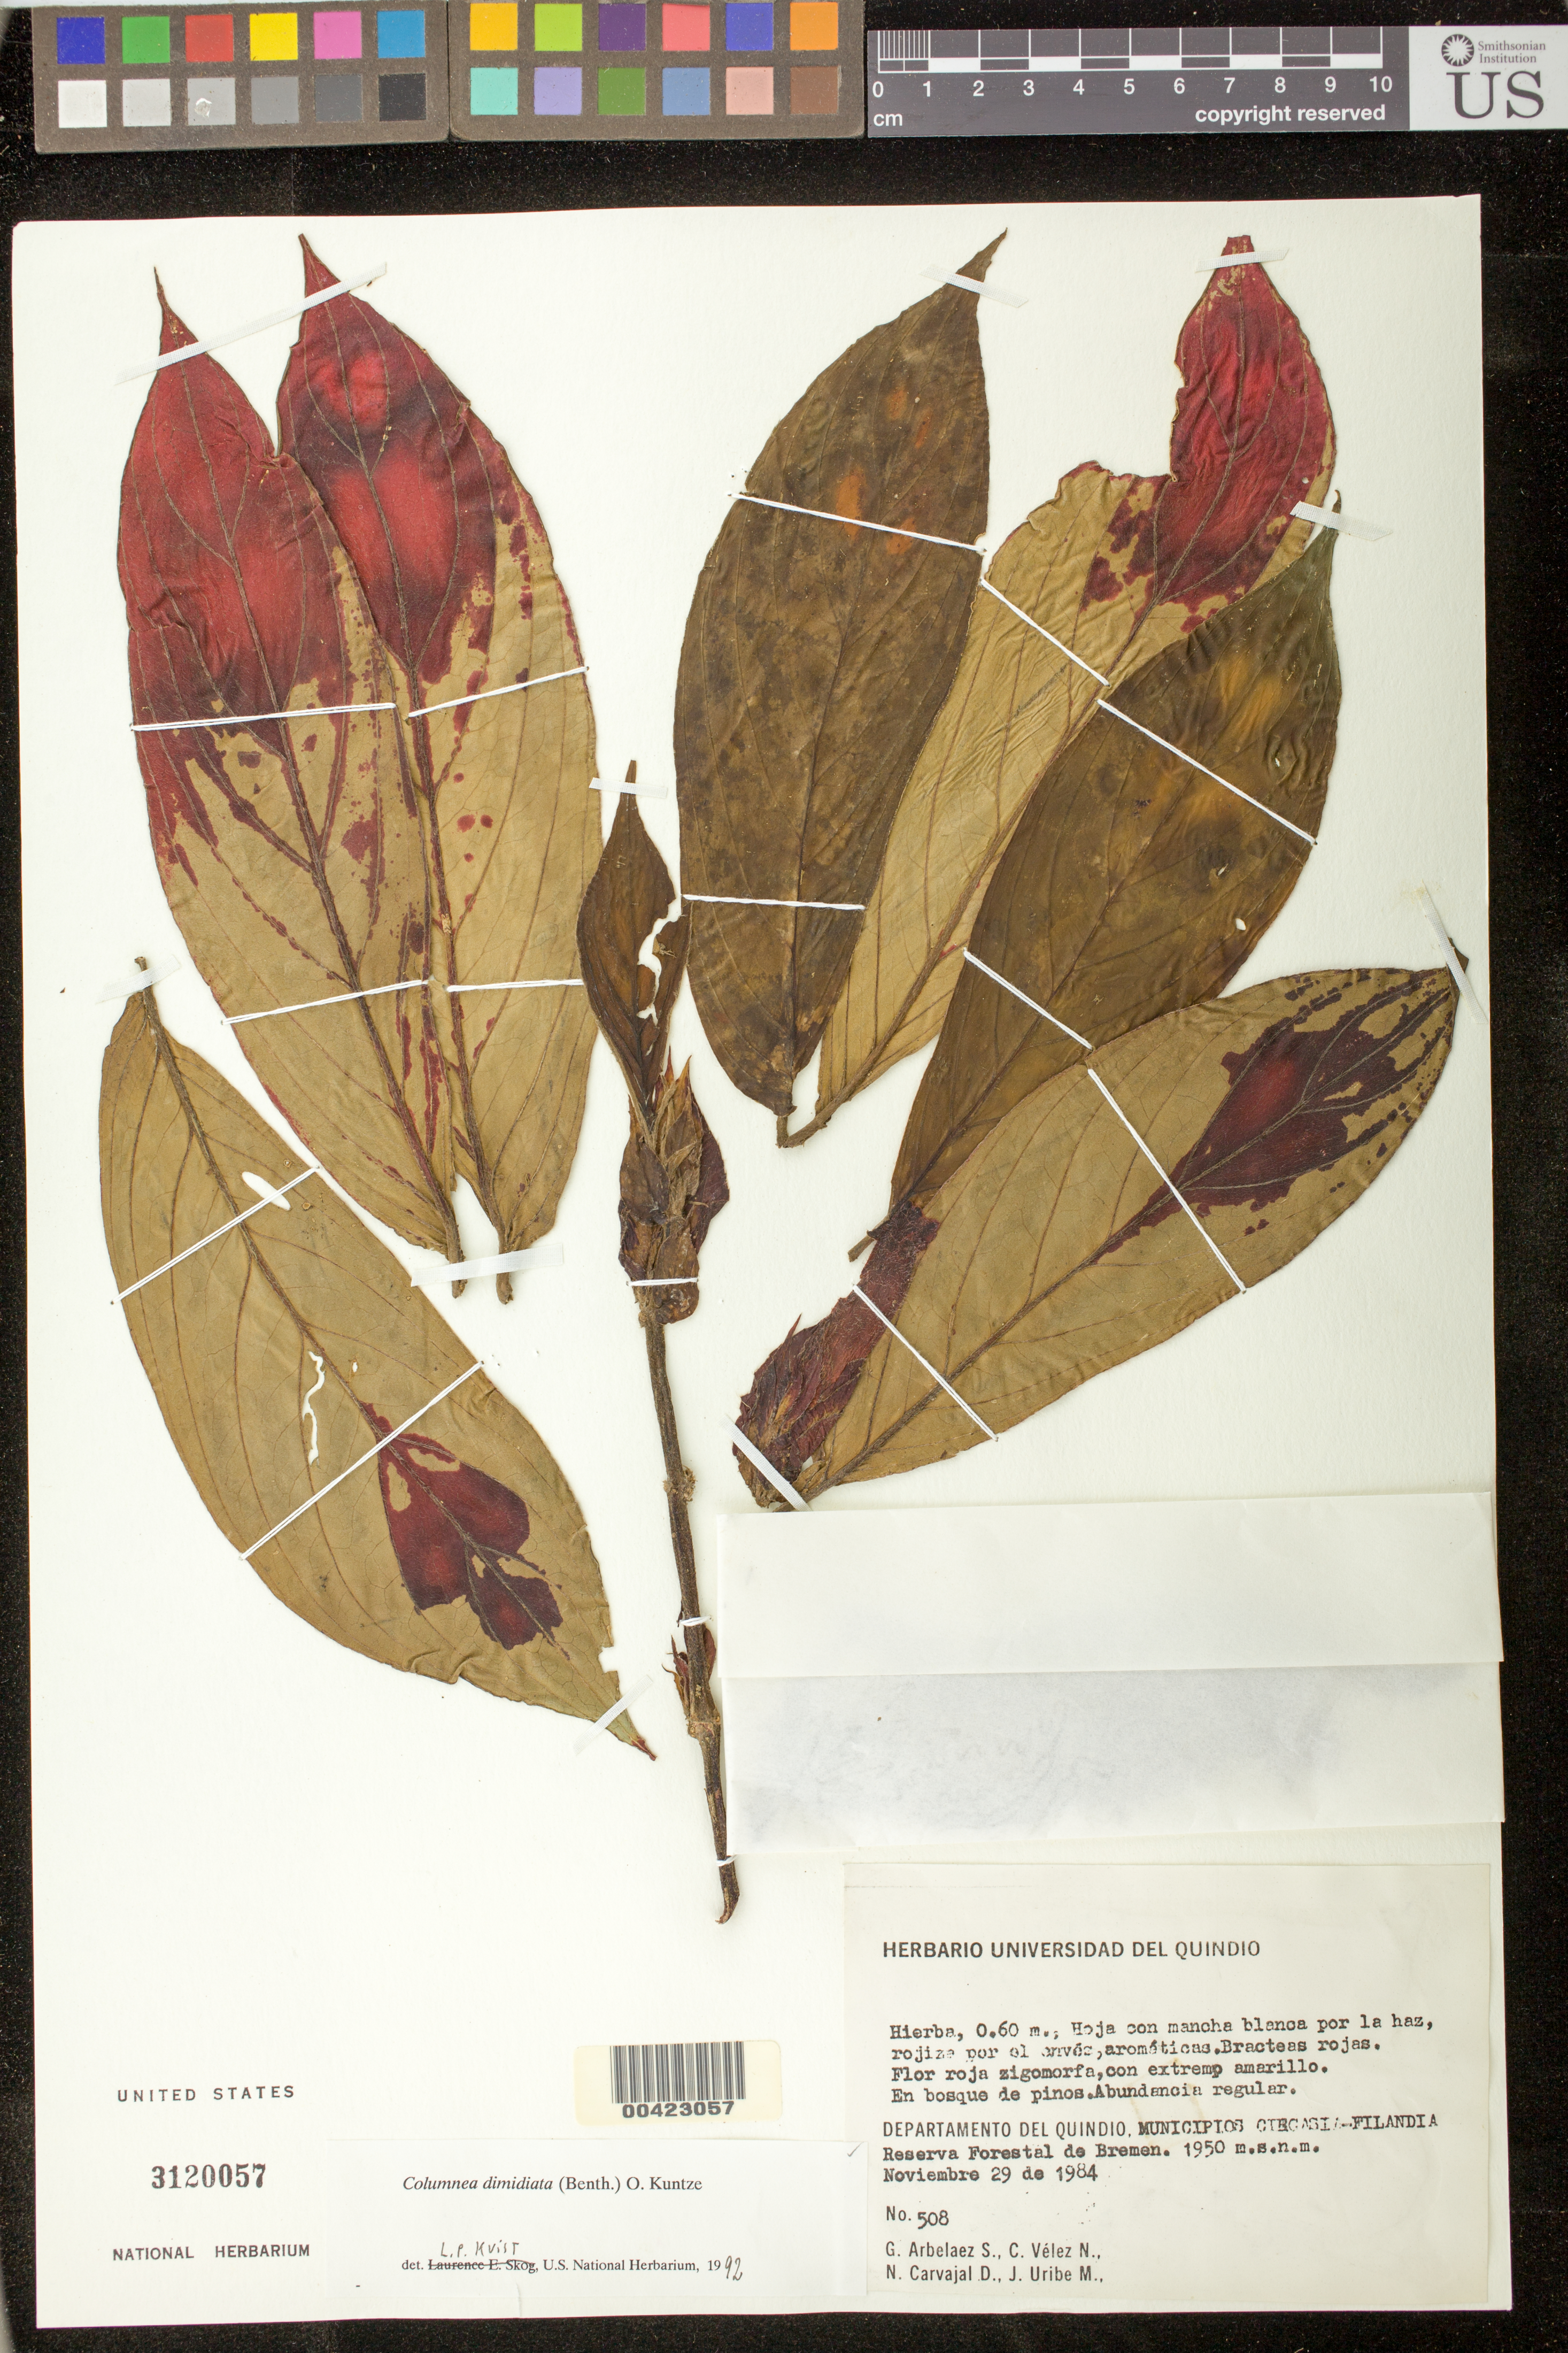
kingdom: Plantae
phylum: Tracheophyta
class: Magnoliopsida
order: Lamiales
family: Gesneriaceae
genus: Columnea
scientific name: Columnea dimidiata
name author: (Benth.) Kuntze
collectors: G. Arbelaez S., C. Vélez N., N. Carvajal D. & J. Uribe M.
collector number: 508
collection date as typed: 29 Nov 1984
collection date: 1984-11-29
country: Colombia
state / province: Quindío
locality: Bremen Forest Reserve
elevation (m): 1950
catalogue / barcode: US 3120057